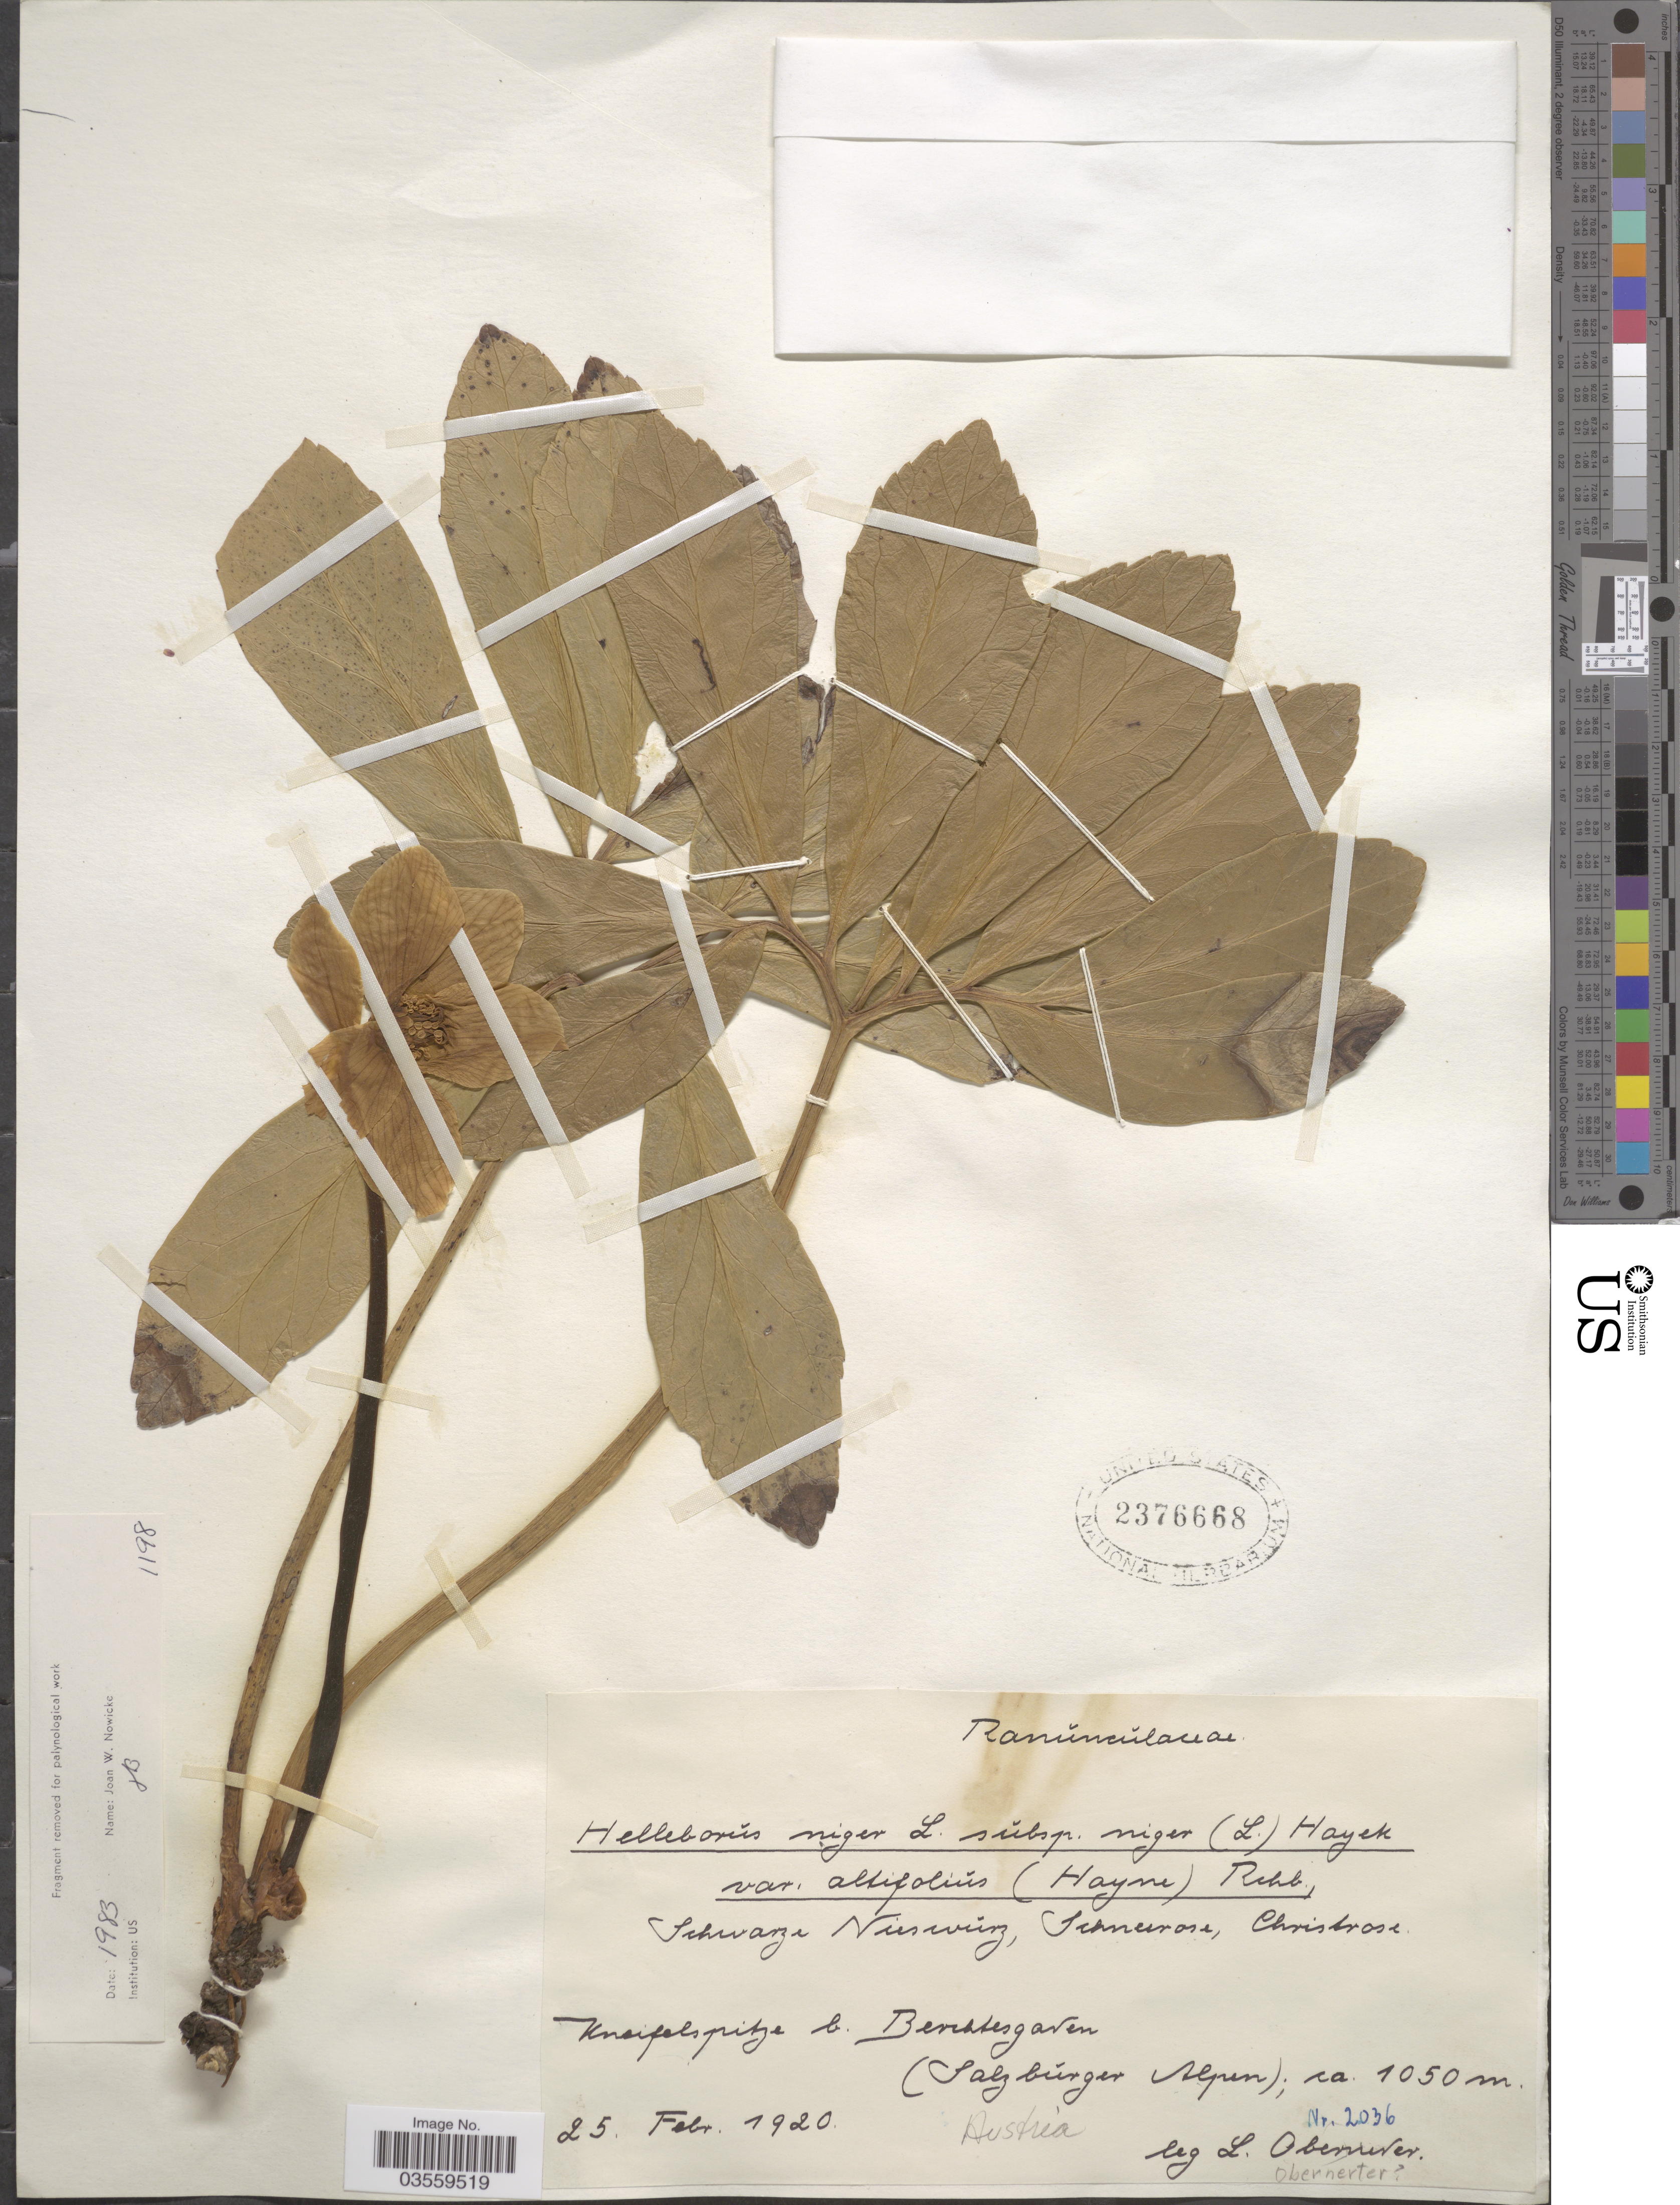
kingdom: Plantae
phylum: Tracheophyta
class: Magnoliopsida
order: Ranunculales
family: Ranunculaceae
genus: Helleborus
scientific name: Helleborus niger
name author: L.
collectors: L. Oberneder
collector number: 2036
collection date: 1920-02-25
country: Germany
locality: Kneifelspitze b. Berchtesgaden (Salzburger Alpen).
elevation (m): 1050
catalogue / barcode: US 2376668